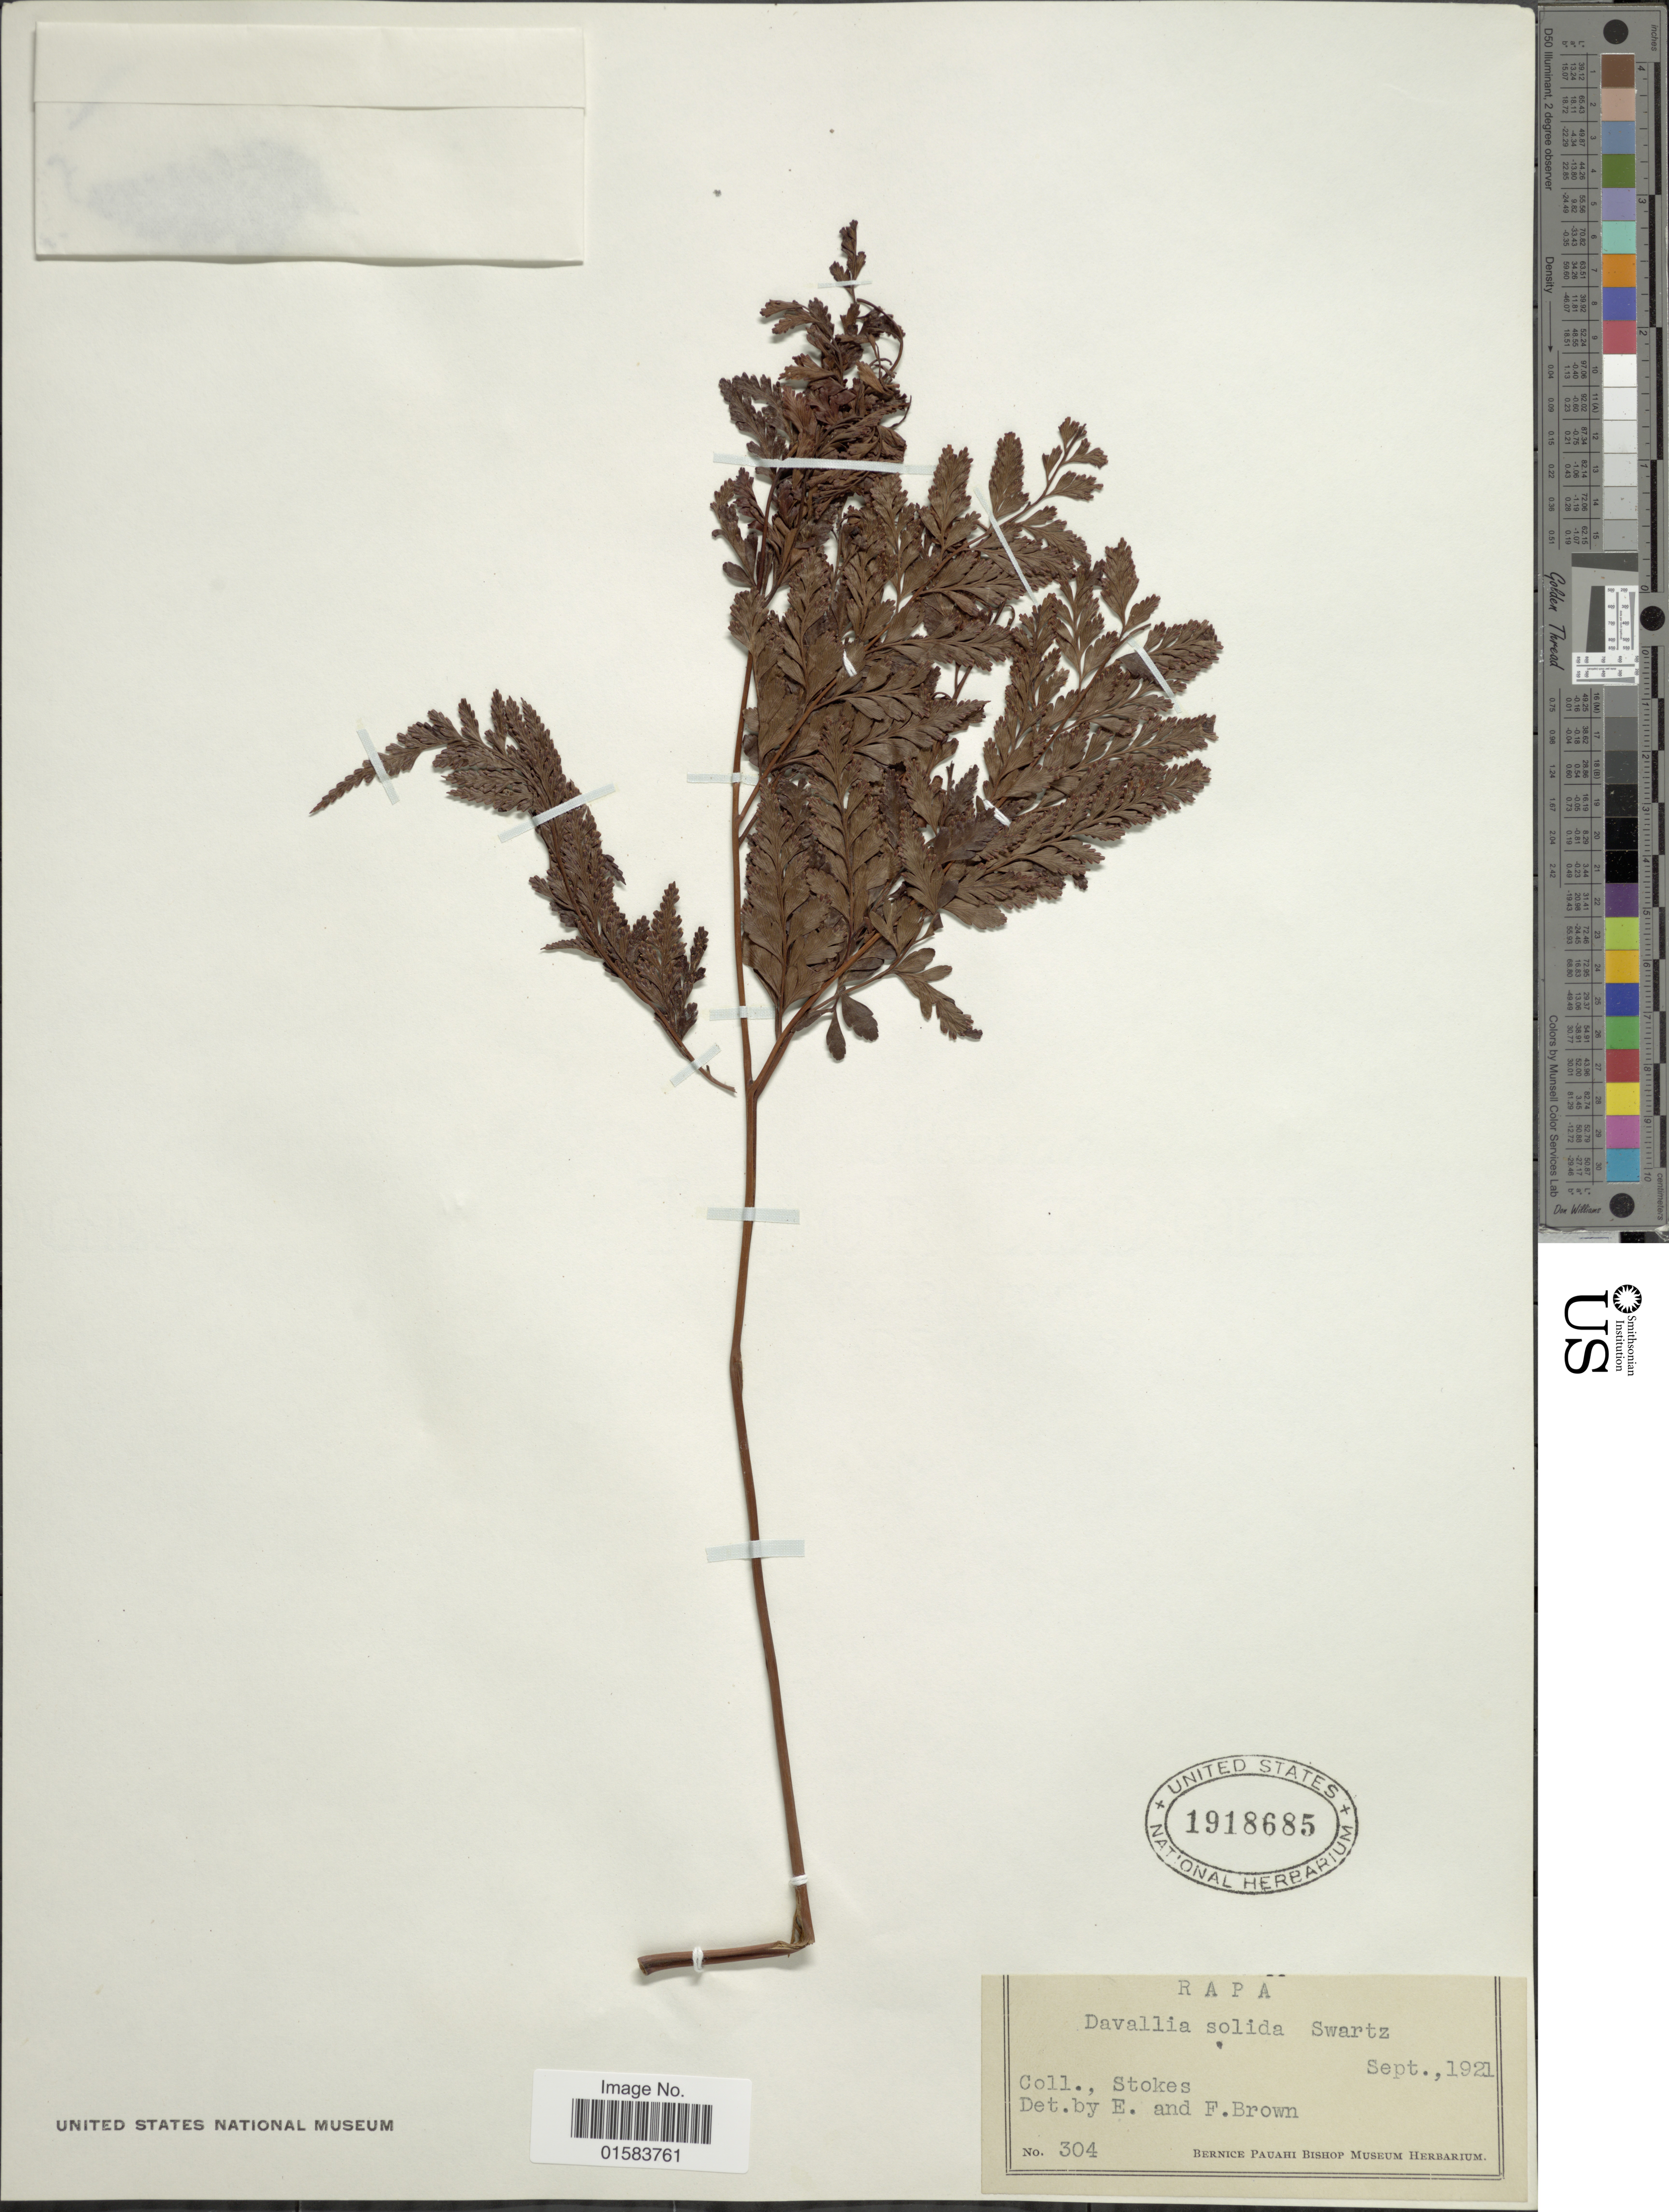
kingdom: Plantae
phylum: Tracheophyta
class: Polypodiopsida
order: Polypodiales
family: Davalliaceae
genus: Davallia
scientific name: Davallia solida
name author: (G. Forst.) Sw.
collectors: Stokes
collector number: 304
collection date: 1921-09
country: French Polynesia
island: Rapa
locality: Rapa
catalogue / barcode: US 1918685